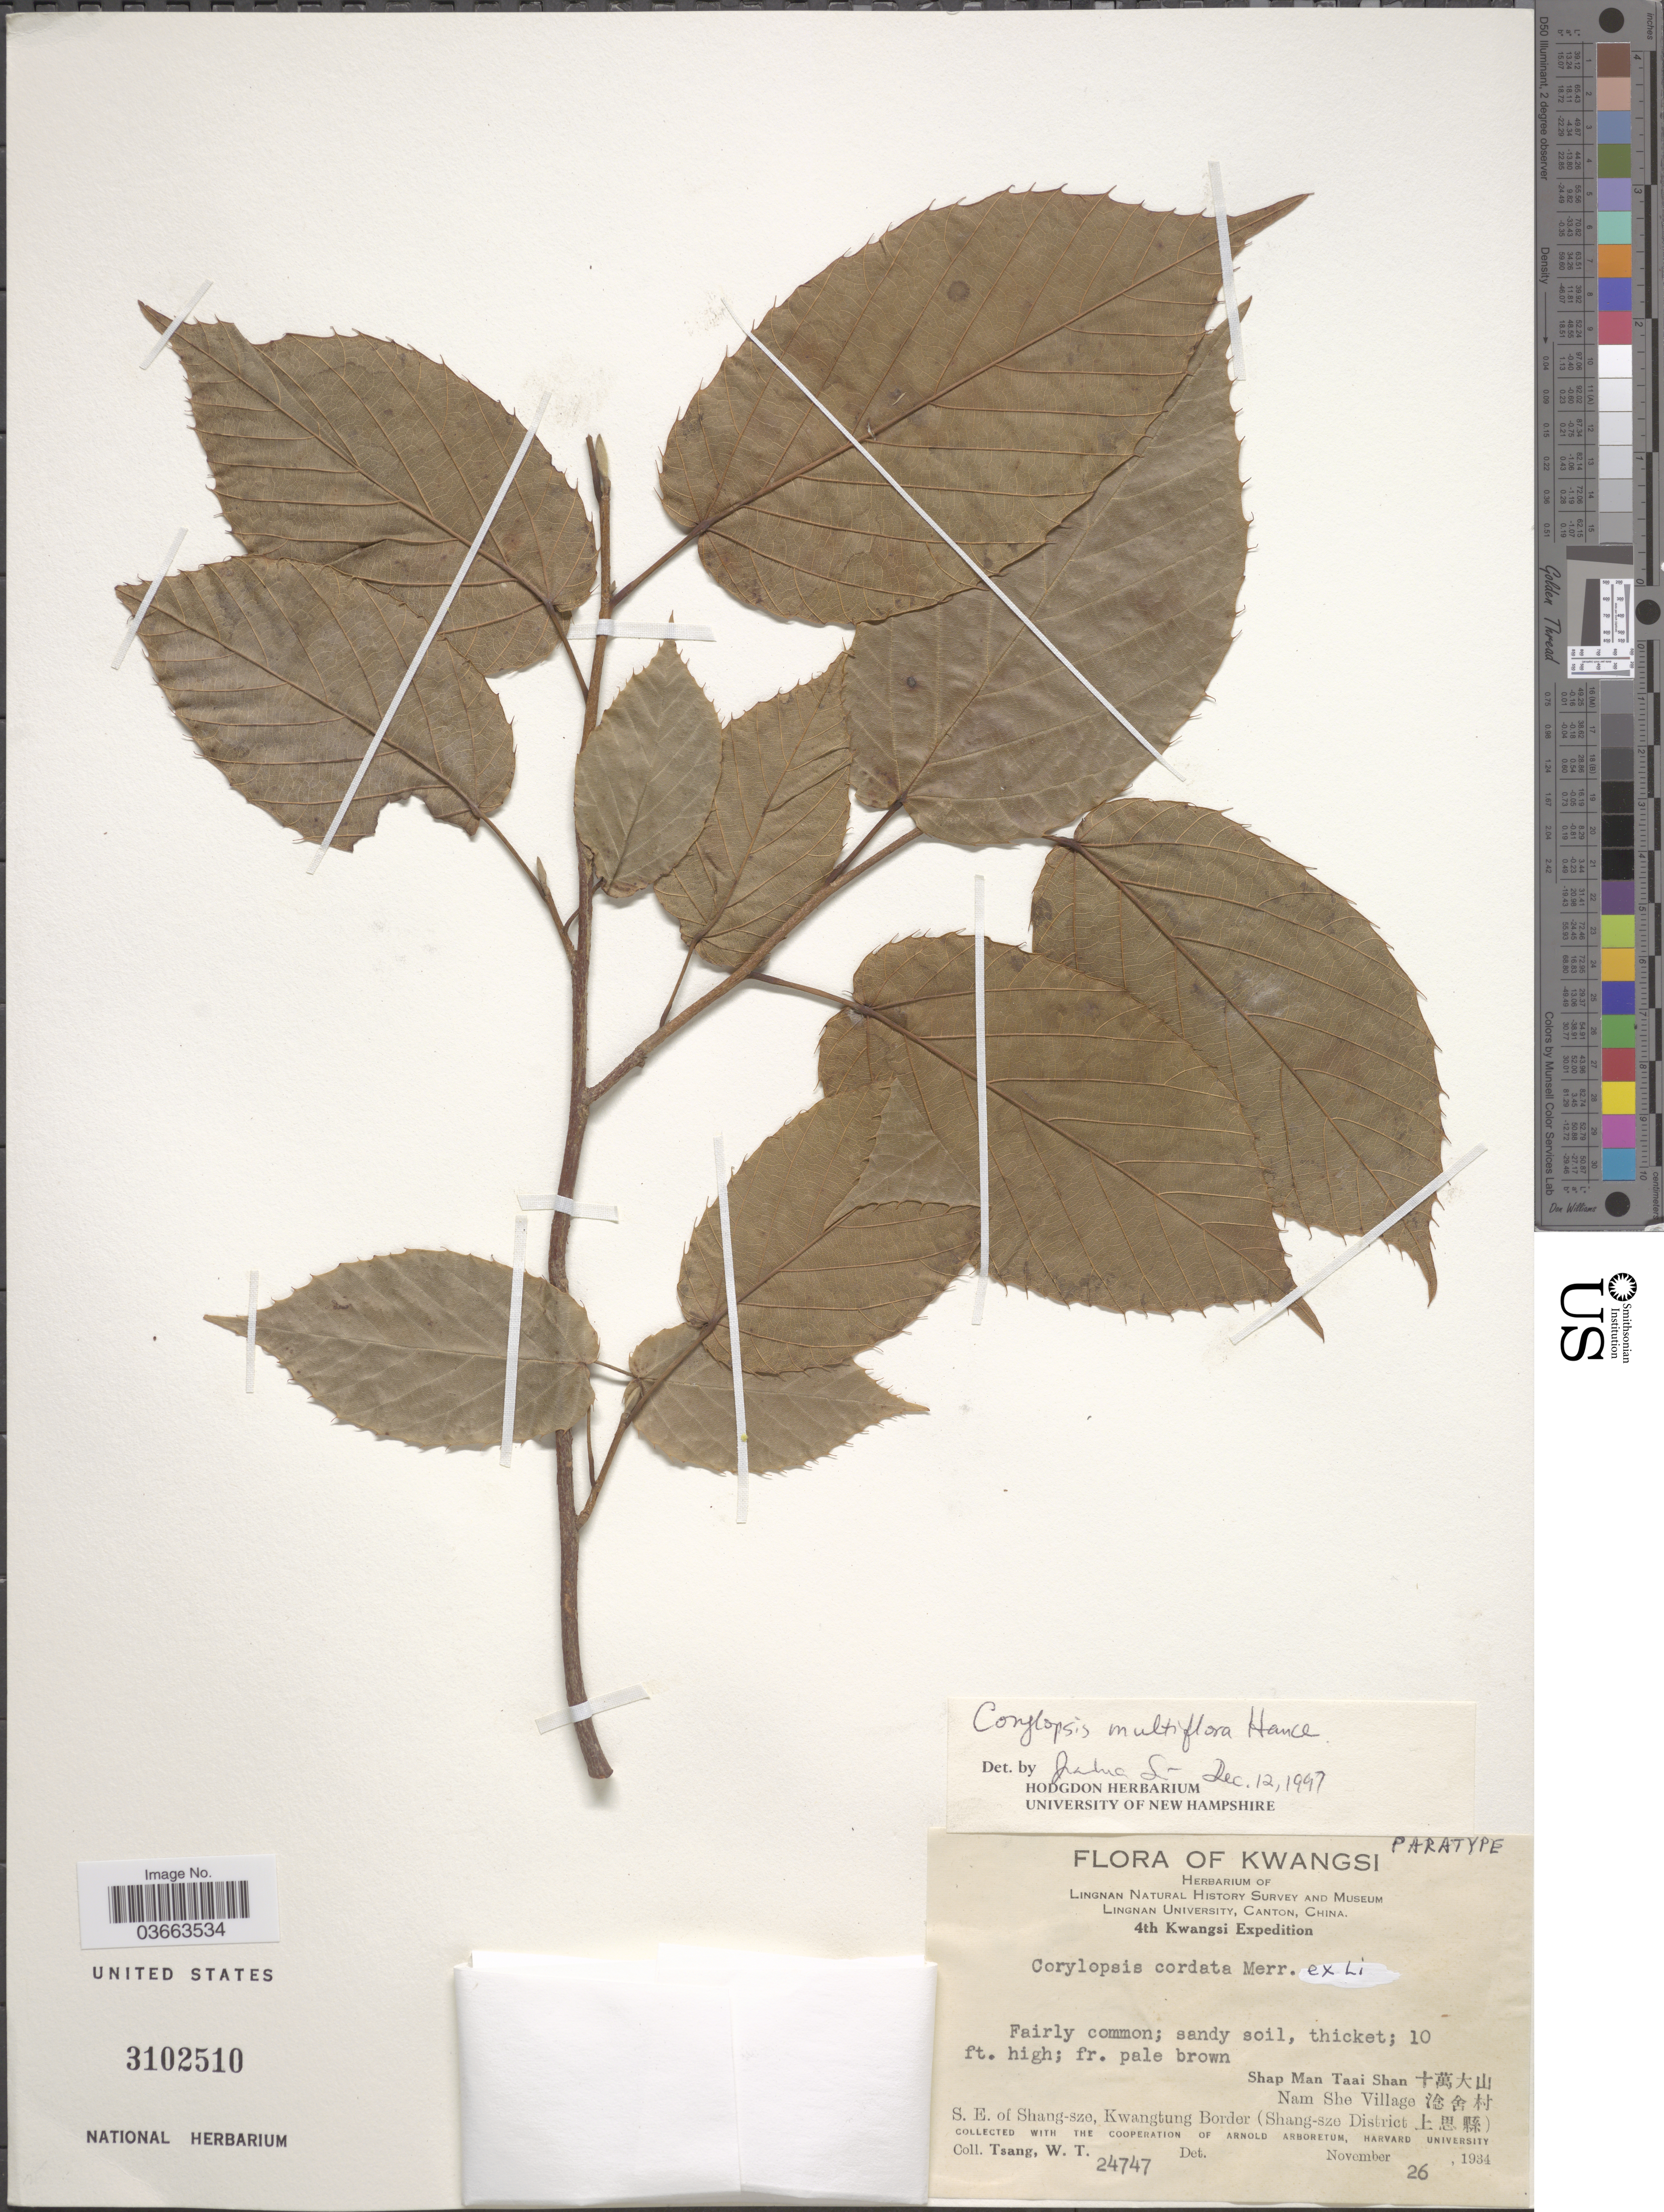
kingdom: Plantae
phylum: Tracheophyta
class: Magnoliopsida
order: Saxifragales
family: Hamamelidaceae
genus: Corylopsis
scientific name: Corylopsis multiflora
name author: Hance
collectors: W. T. Tsang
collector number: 24747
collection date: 1934-11-26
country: China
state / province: Guangxi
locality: Kwangsi. Shap Man Taai Shan X. Nam She Village X. S. E. of Shang-sze, Kwangtung Border (Shang-sze District X).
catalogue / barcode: US 3102510